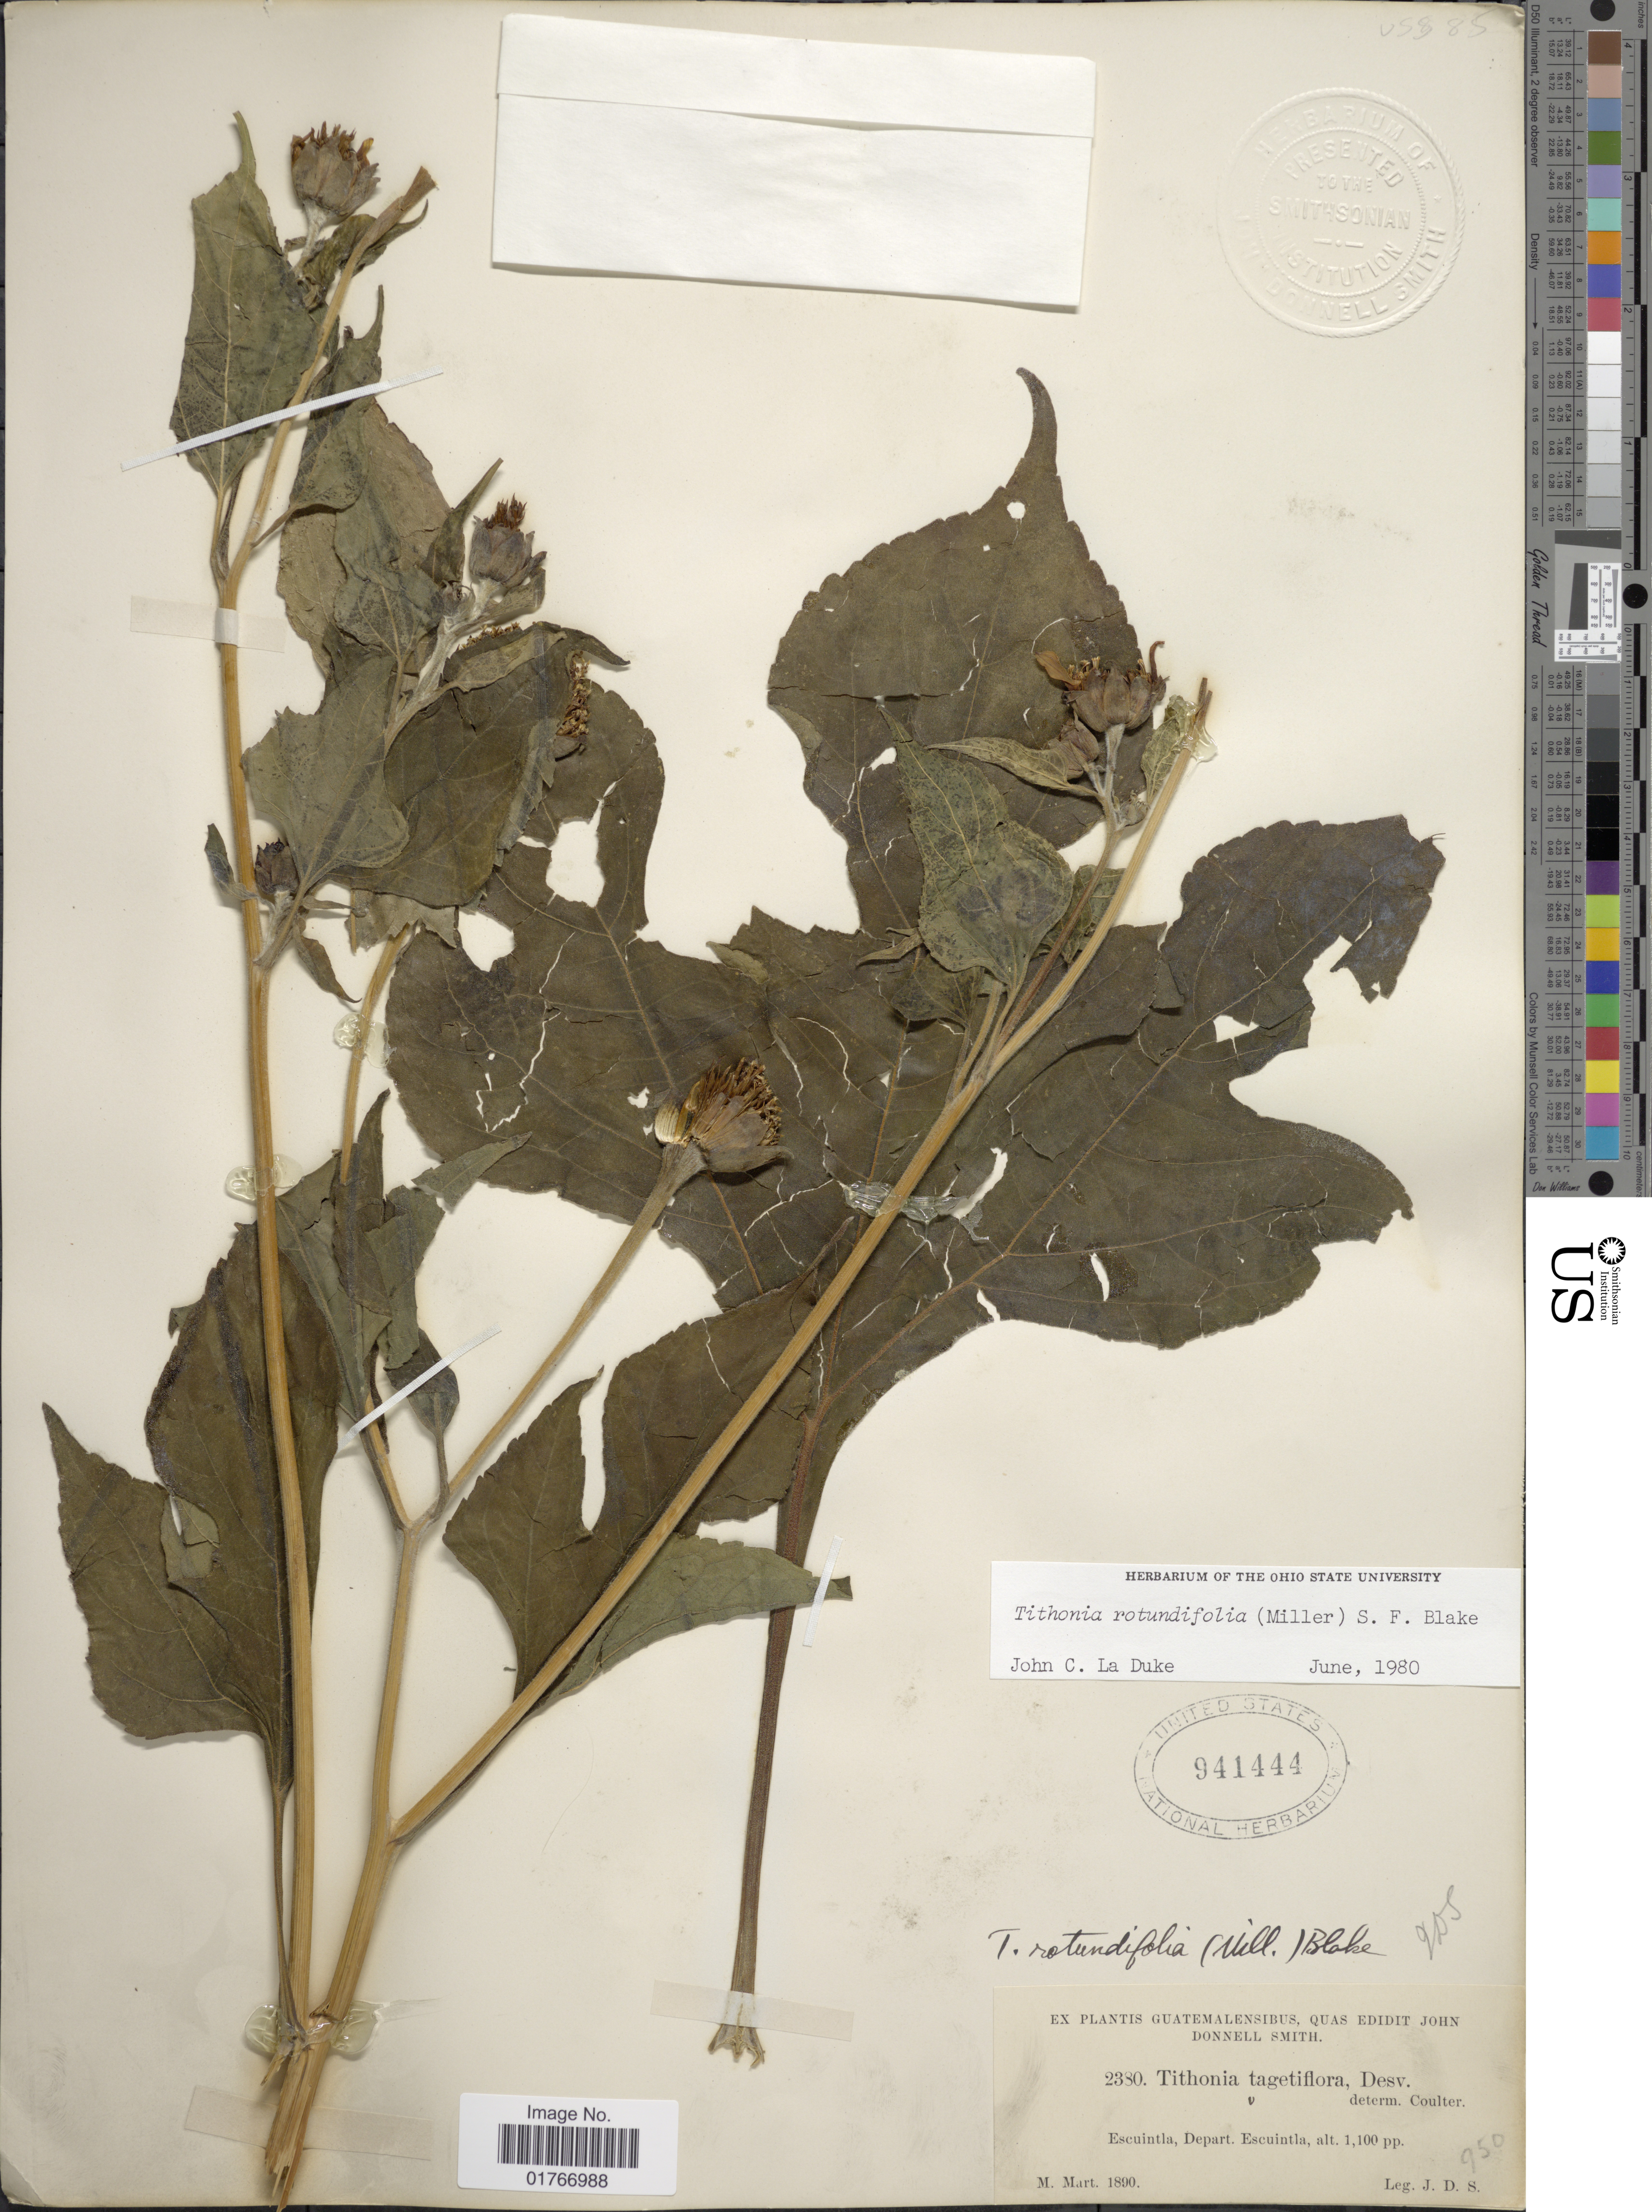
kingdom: Plantae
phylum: Tracheophyta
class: Magnoliopsida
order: Asterales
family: Asteraceae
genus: Tithonia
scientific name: Tithonia rotundifolia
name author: (Mill.) S.F. Blake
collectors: J. Donnell Smith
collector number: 2380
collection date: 1890-03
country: Guatemala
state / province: Escuintla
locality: Guatemalensibus, Depart. Escuintla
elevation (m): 335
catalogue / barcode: US 941444